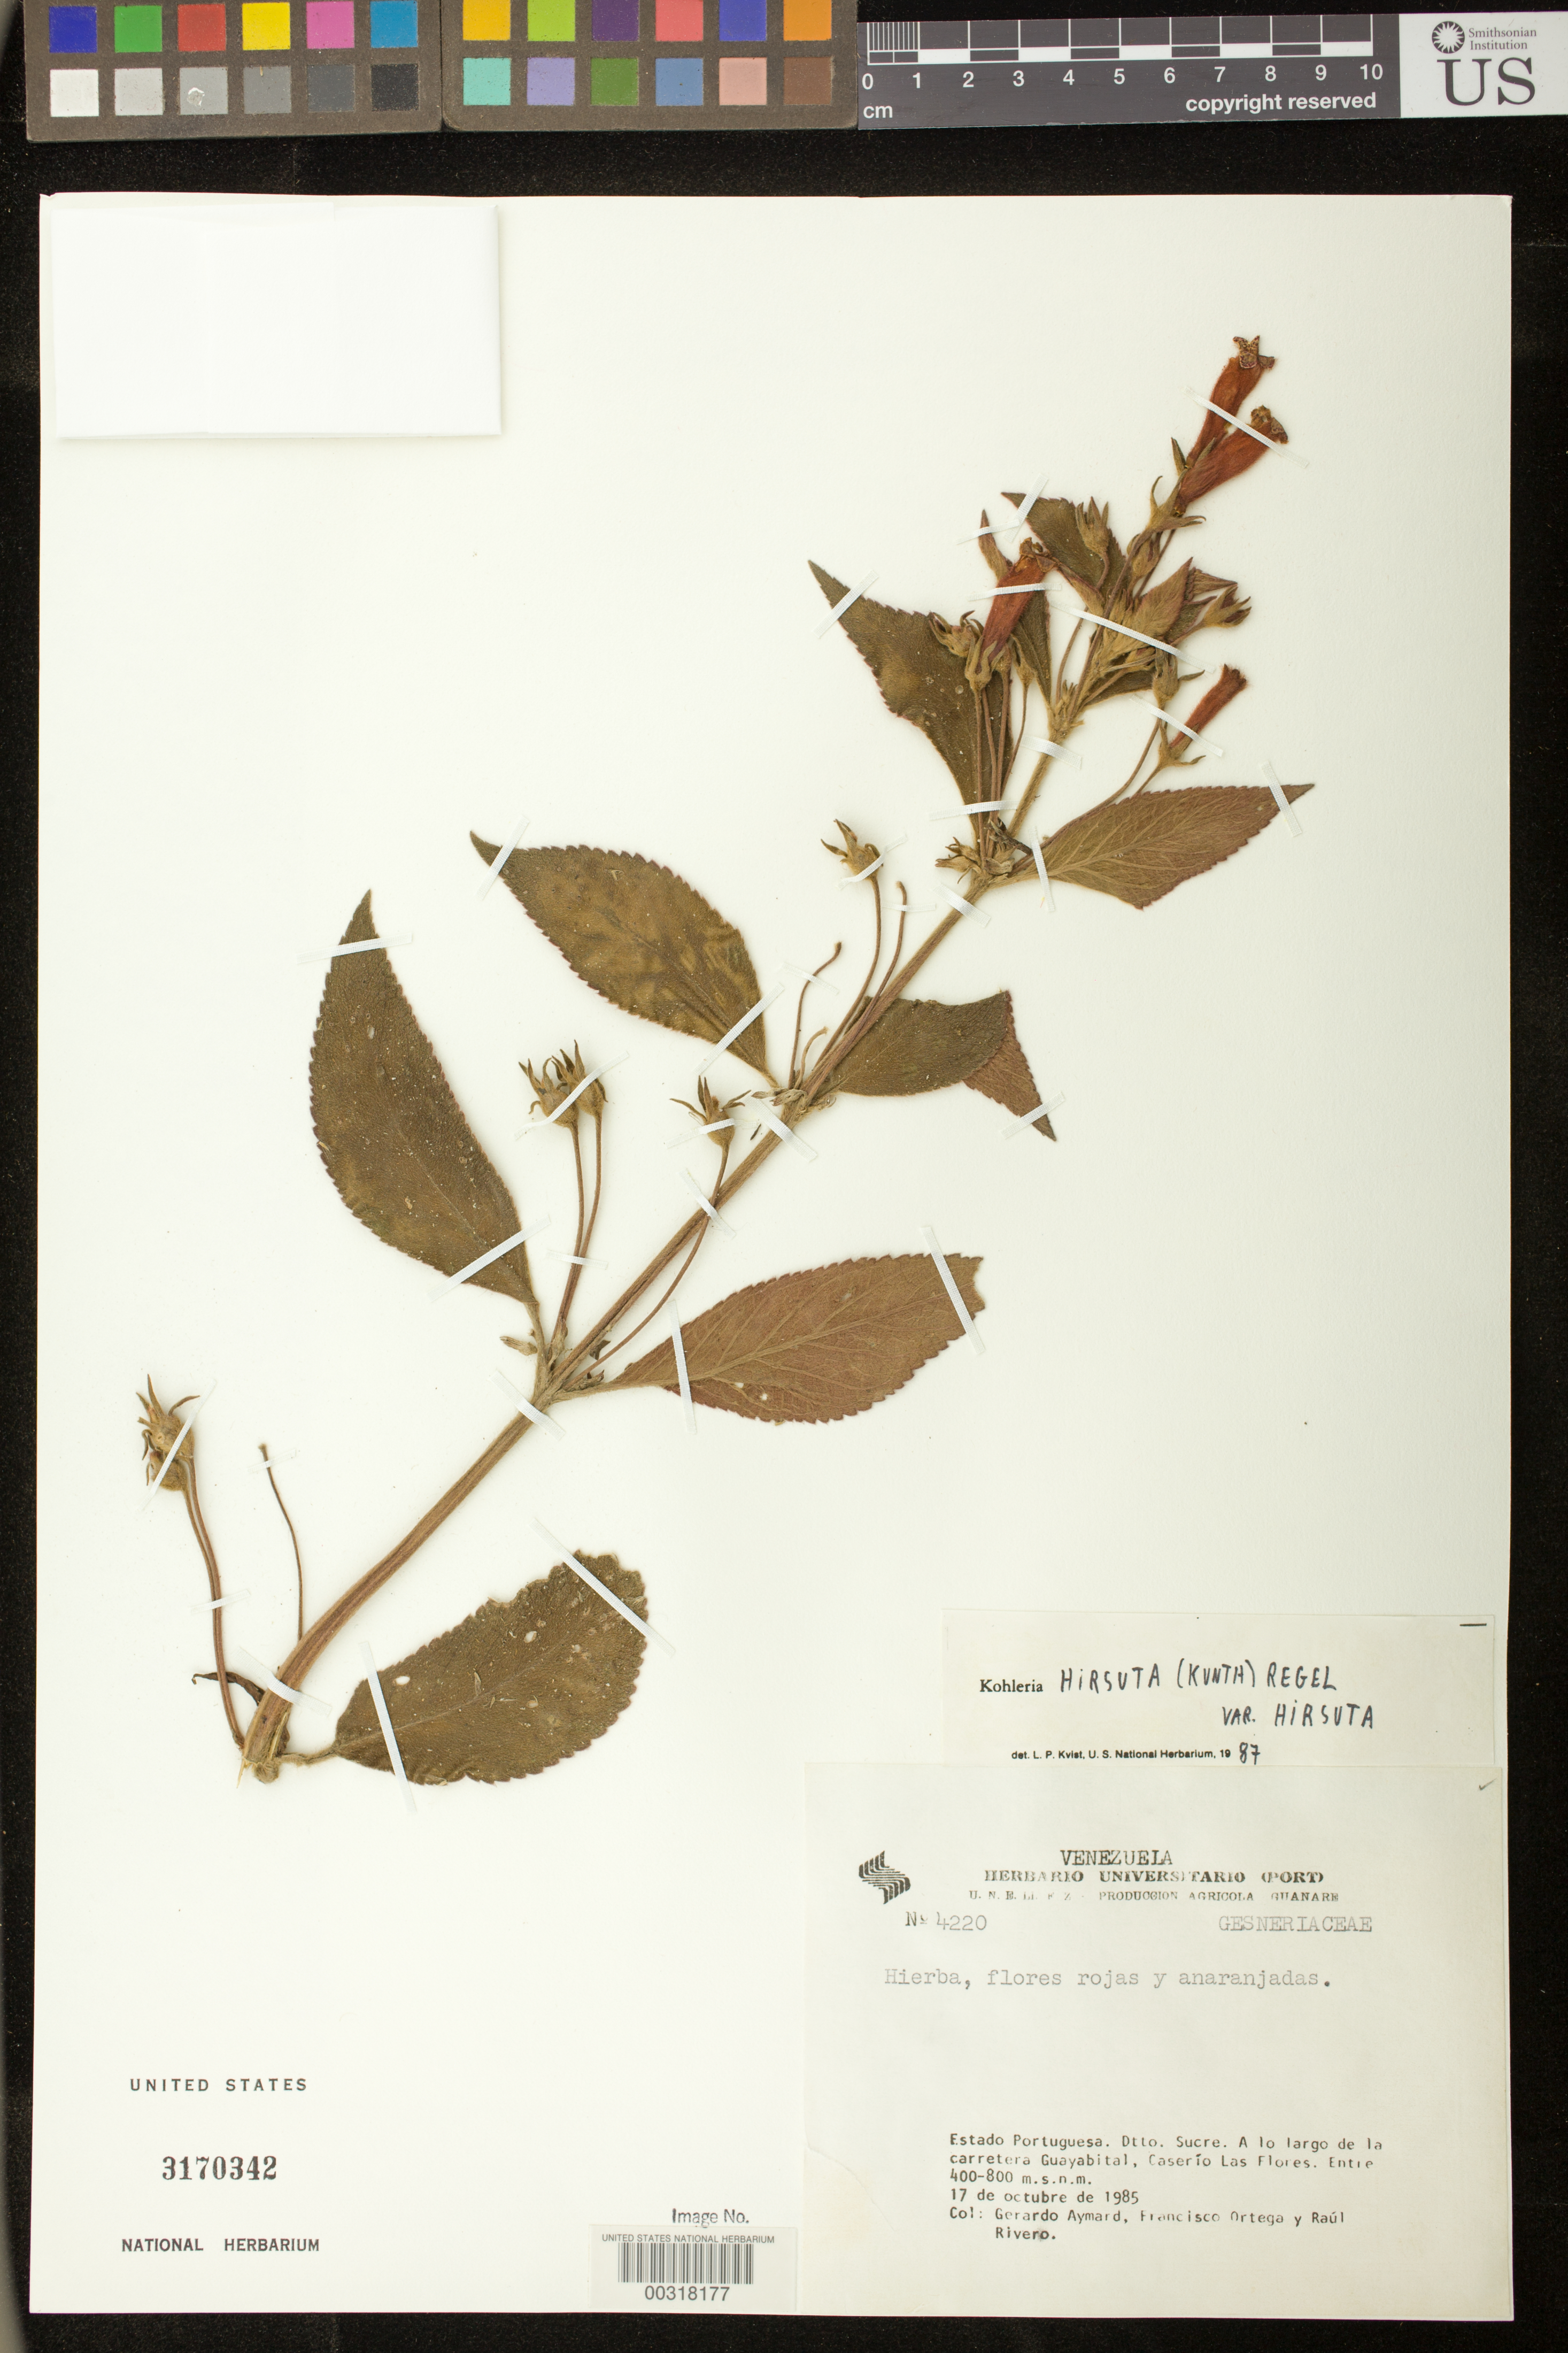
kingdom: Plantae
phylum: Tracheophyta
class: Magnoliopsida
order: Lamiales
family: Gesneriaceae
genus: Kohleria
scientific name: Kohleria hirsuta var. hirsuta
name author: (Kunth) Regel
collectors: G. A. Aymard, F. J. Ortega & R. Rivera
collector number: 4220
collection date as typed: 17 Oct 1985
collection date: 1985-10-17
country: Venezuela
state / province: Portuguesa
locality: Sucre Dist., along Guayabital highway, Caserio Llas Flores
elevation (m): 400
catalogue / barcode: US 3170342